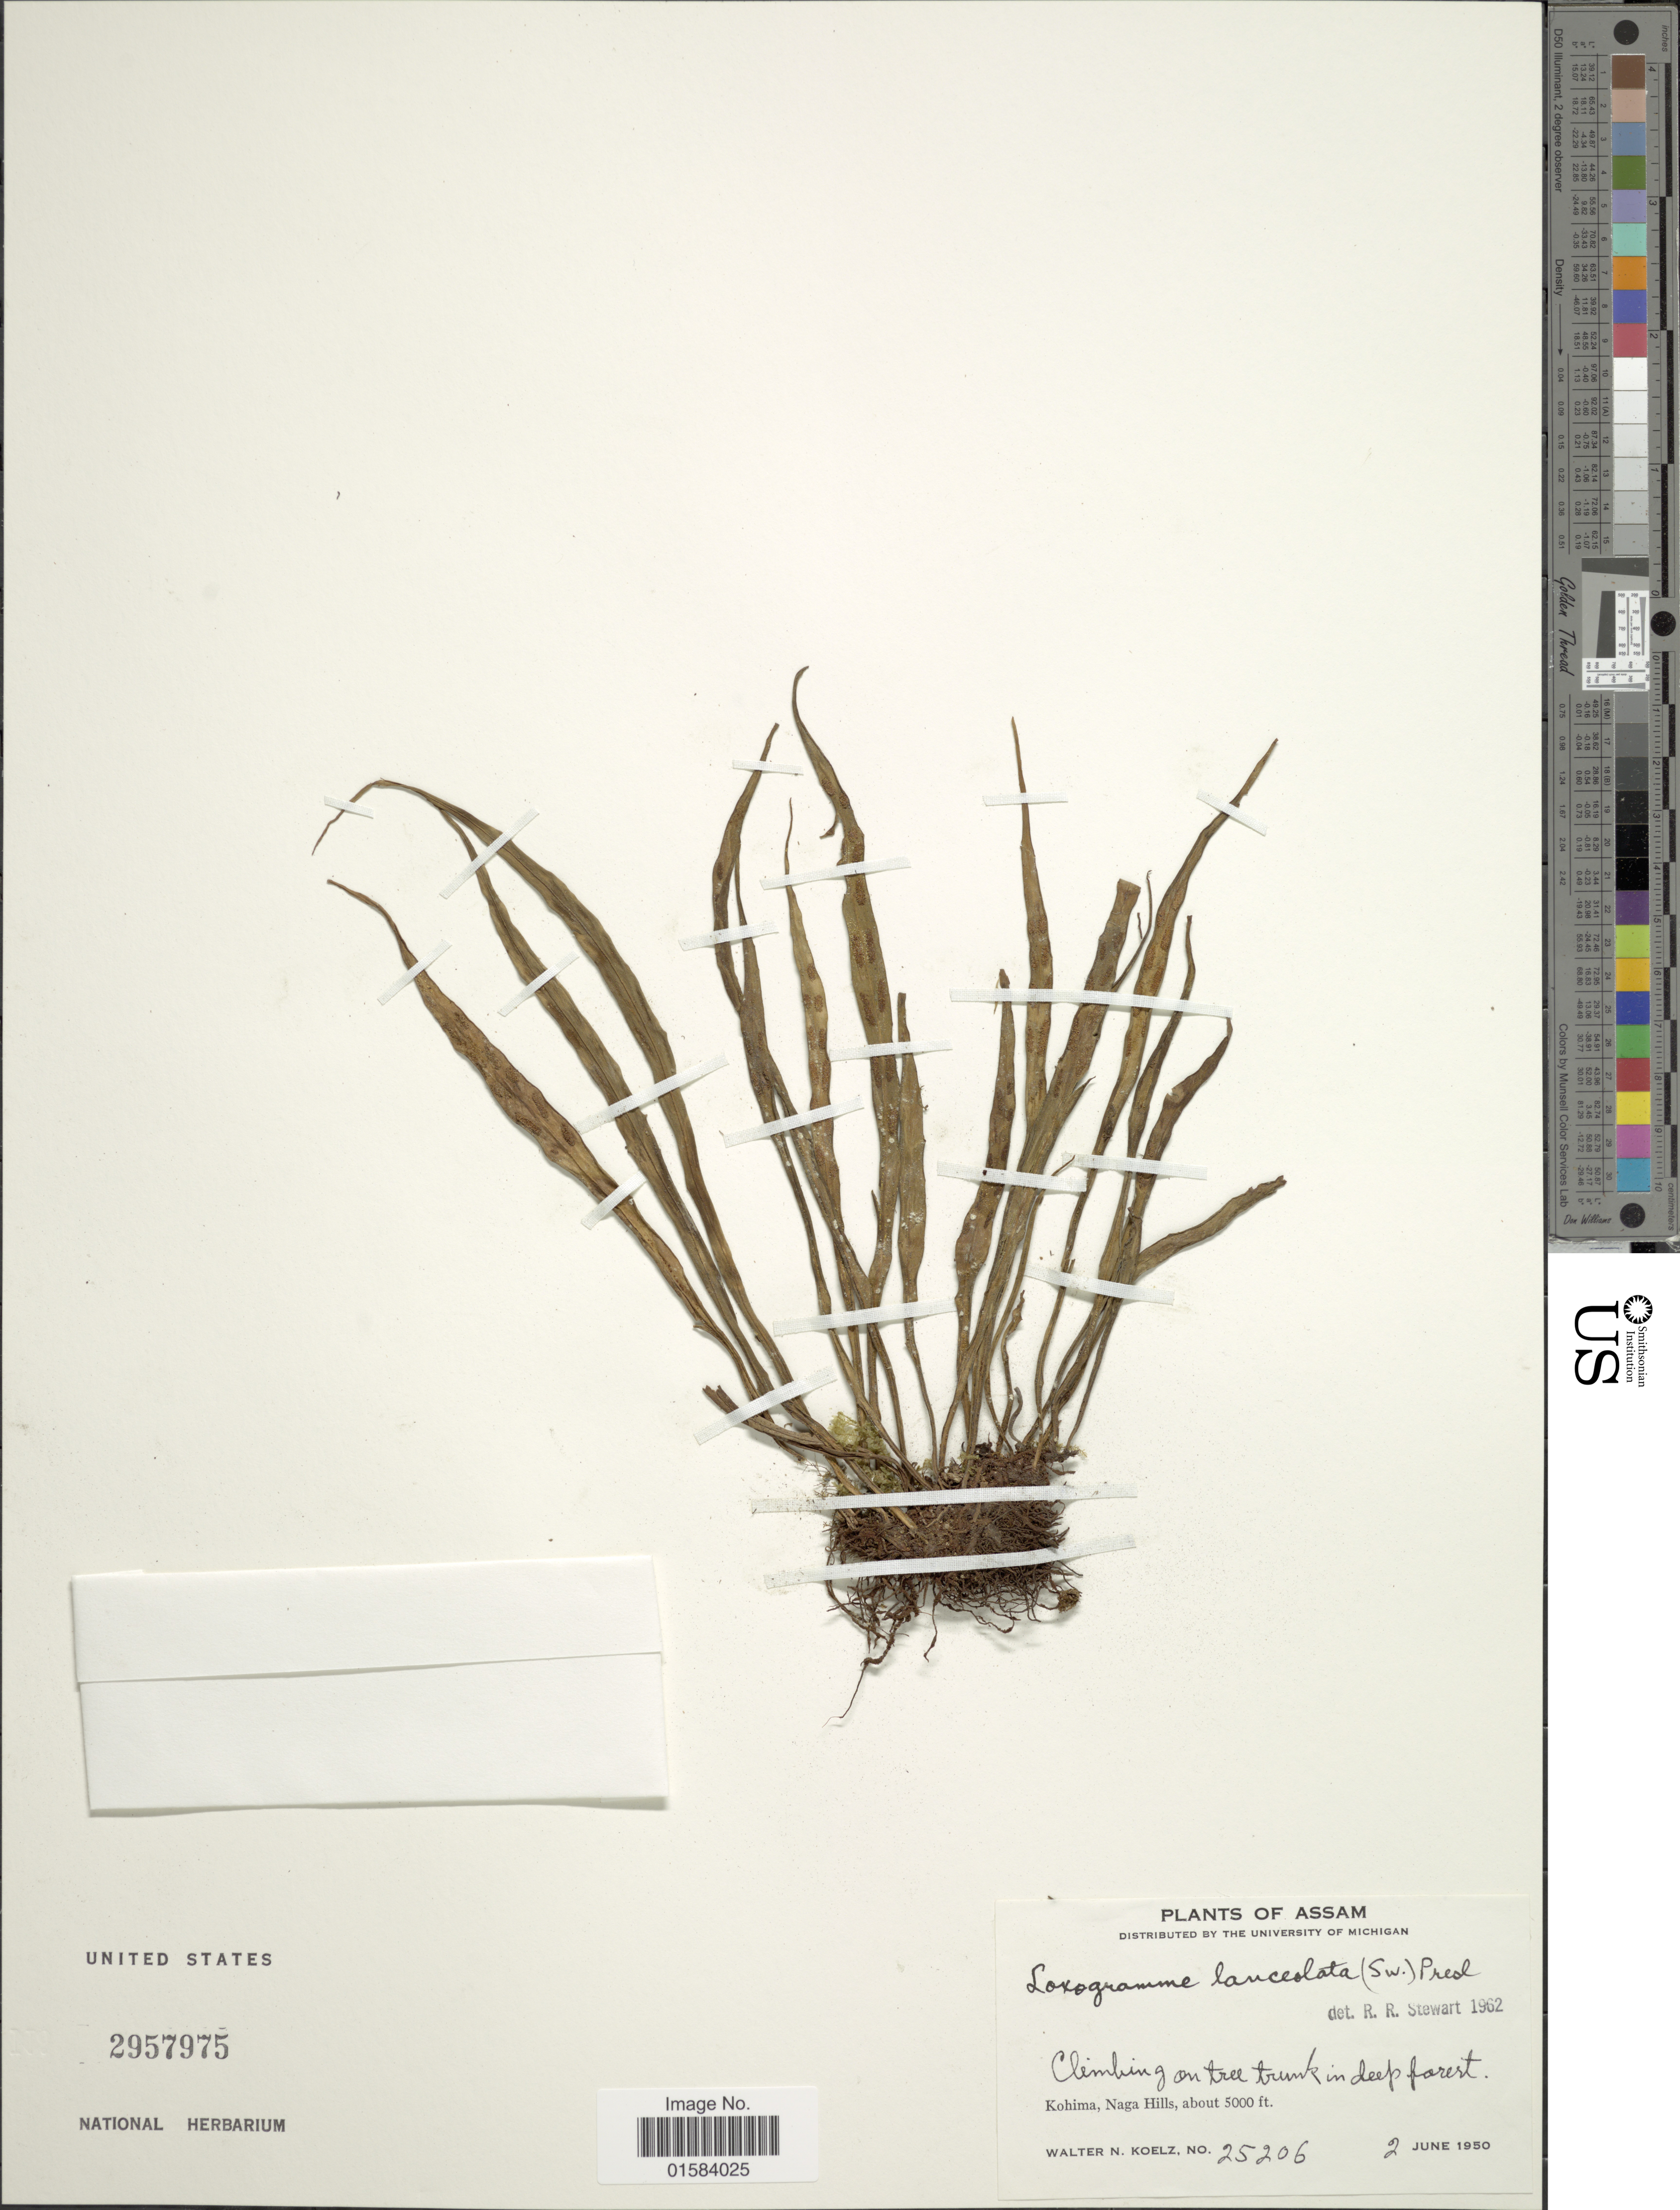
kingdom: Plantae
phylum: Tracheophyta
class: Polypodiopsida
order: Polypodiales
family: Polypodiaceae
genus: Loxogramme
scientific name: Loxogramme chinensis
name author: Ching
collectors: W. N. Koelz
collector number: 25206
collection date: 1950-06-02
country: India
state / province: Nagaland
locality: Kohima, Naga Hills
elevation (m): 1524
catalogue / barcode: US 2957975